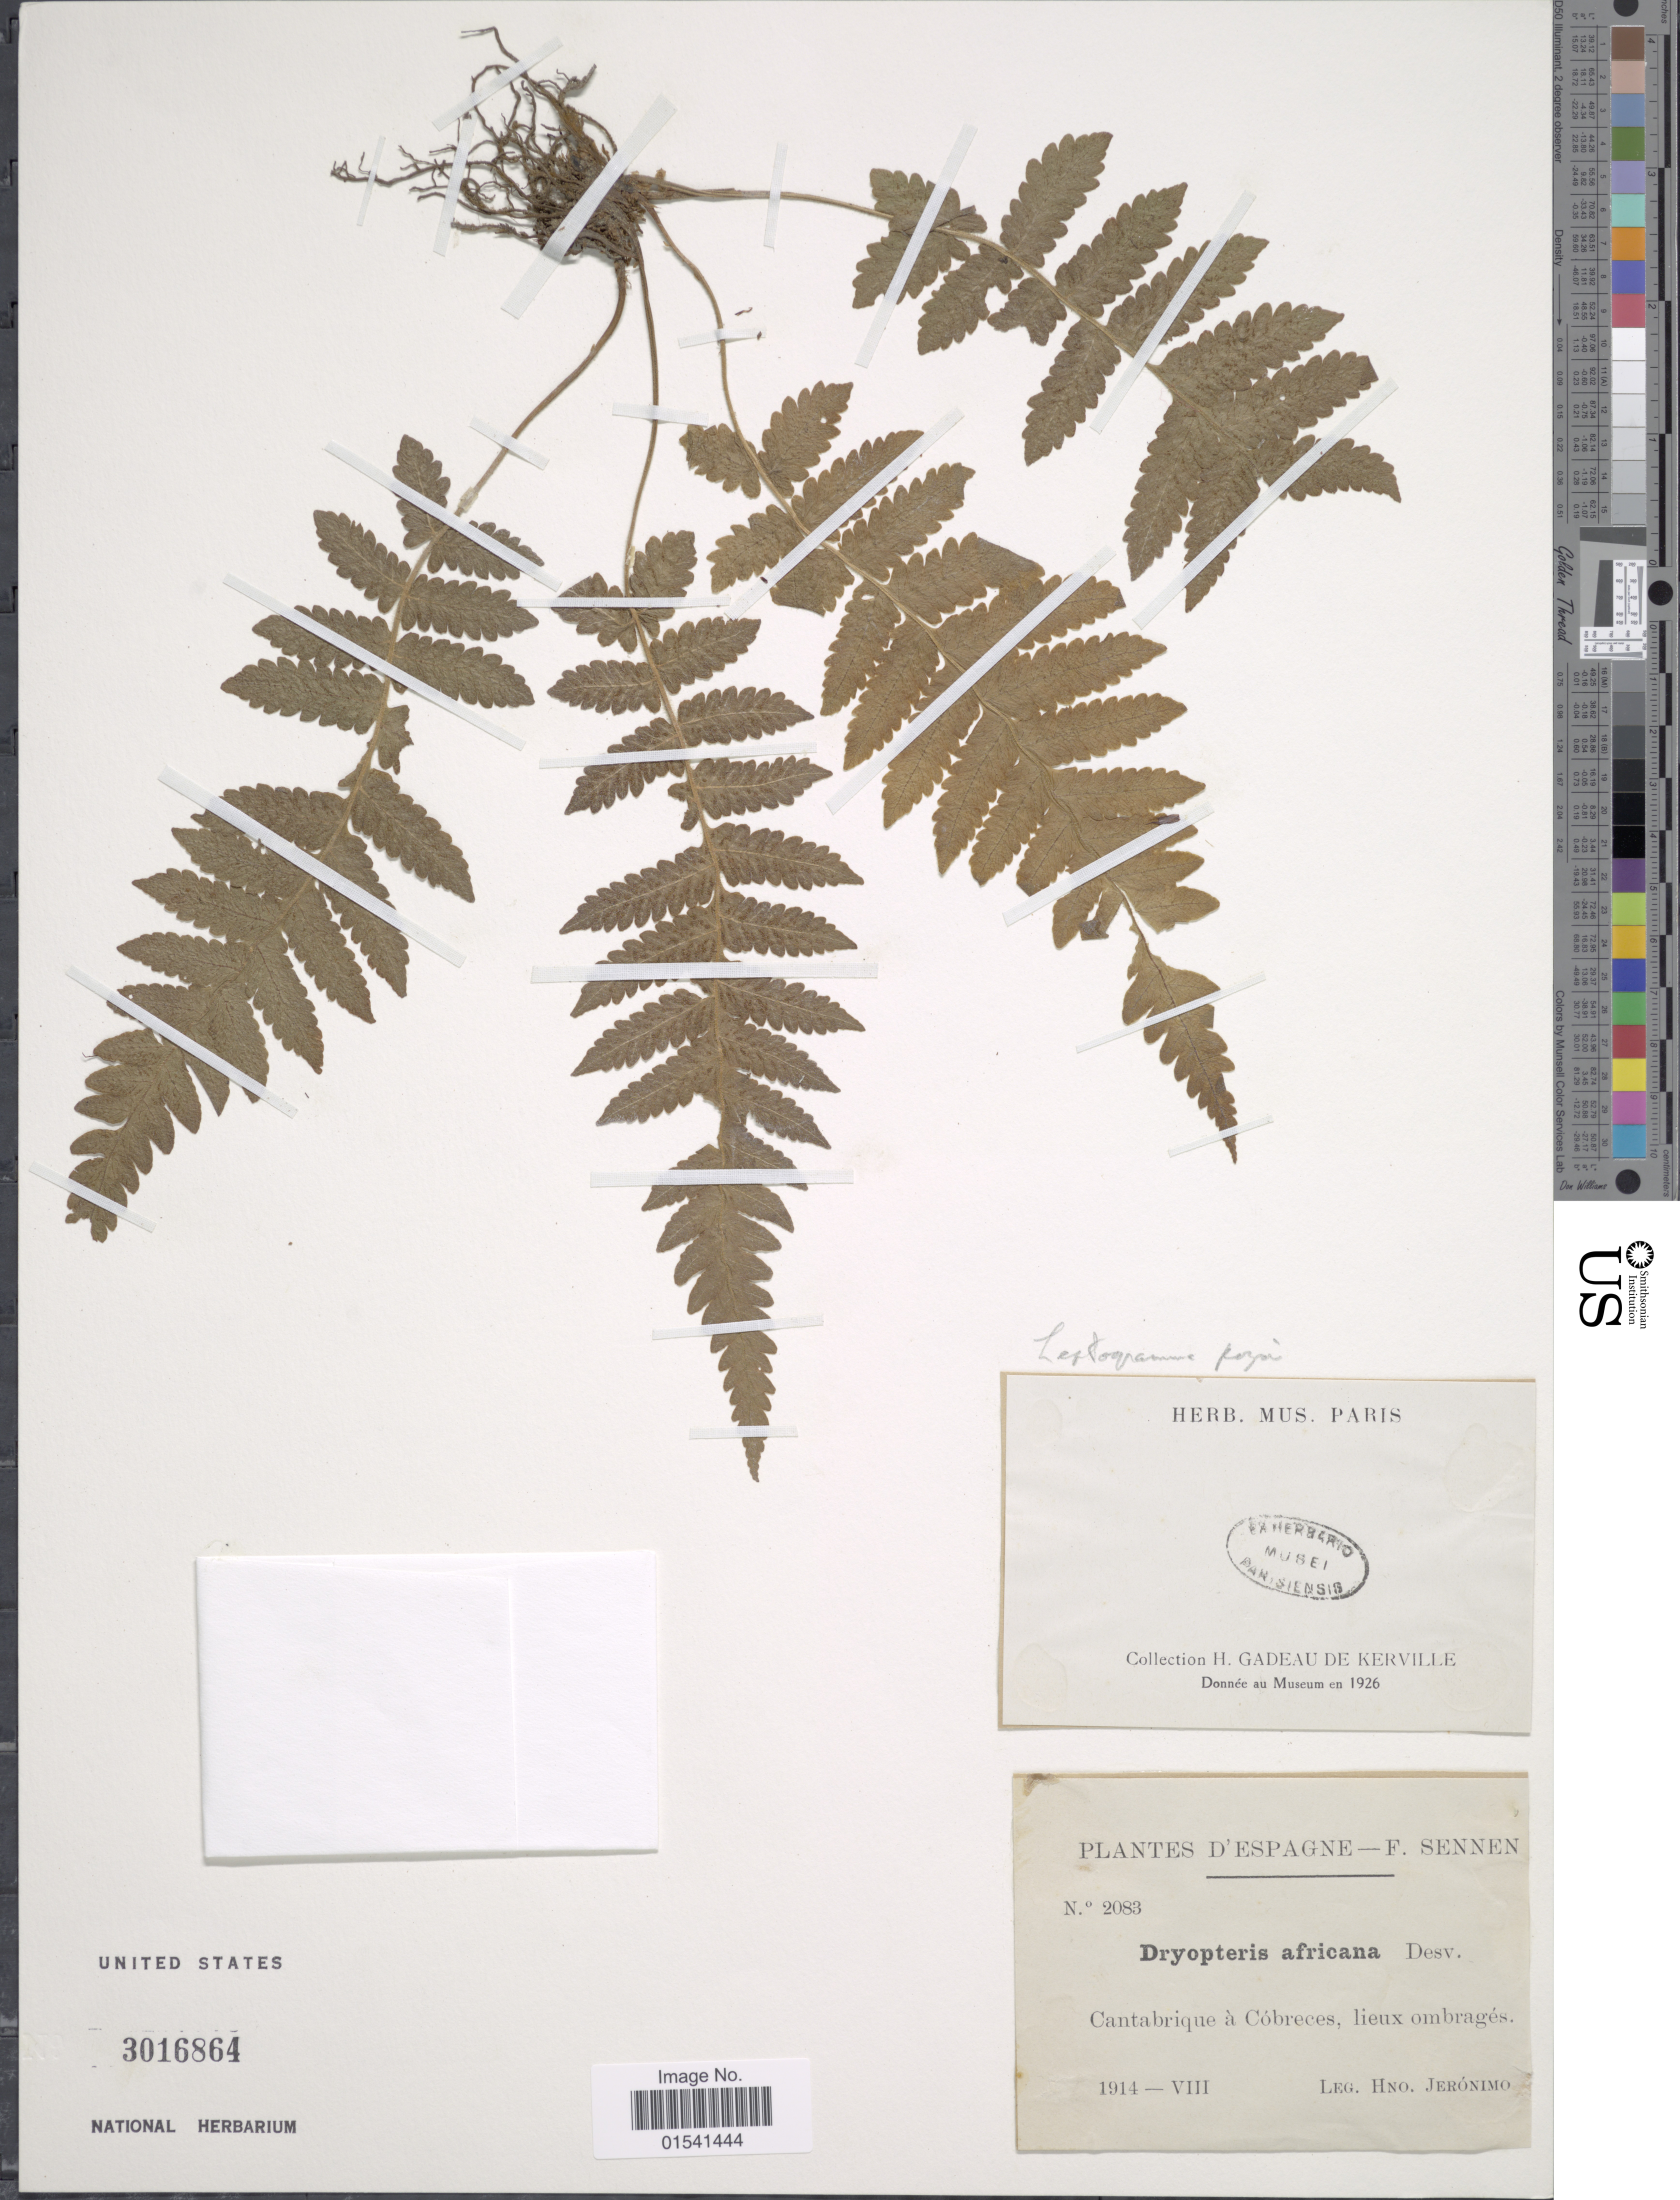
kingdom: Plantae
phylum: Tracheophyta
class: Polypodiopsida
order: Polypodiales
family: Thelypteridaceae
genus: Stegnogramma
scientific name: Stegnogramma pozoi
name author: (Lag.) K. Iwats.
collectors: H. Jerónimo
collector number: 2083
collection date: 1914-08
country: Spain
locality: Cantabrique à Cóbreces, lieux ombragés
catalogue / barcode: US 3016864